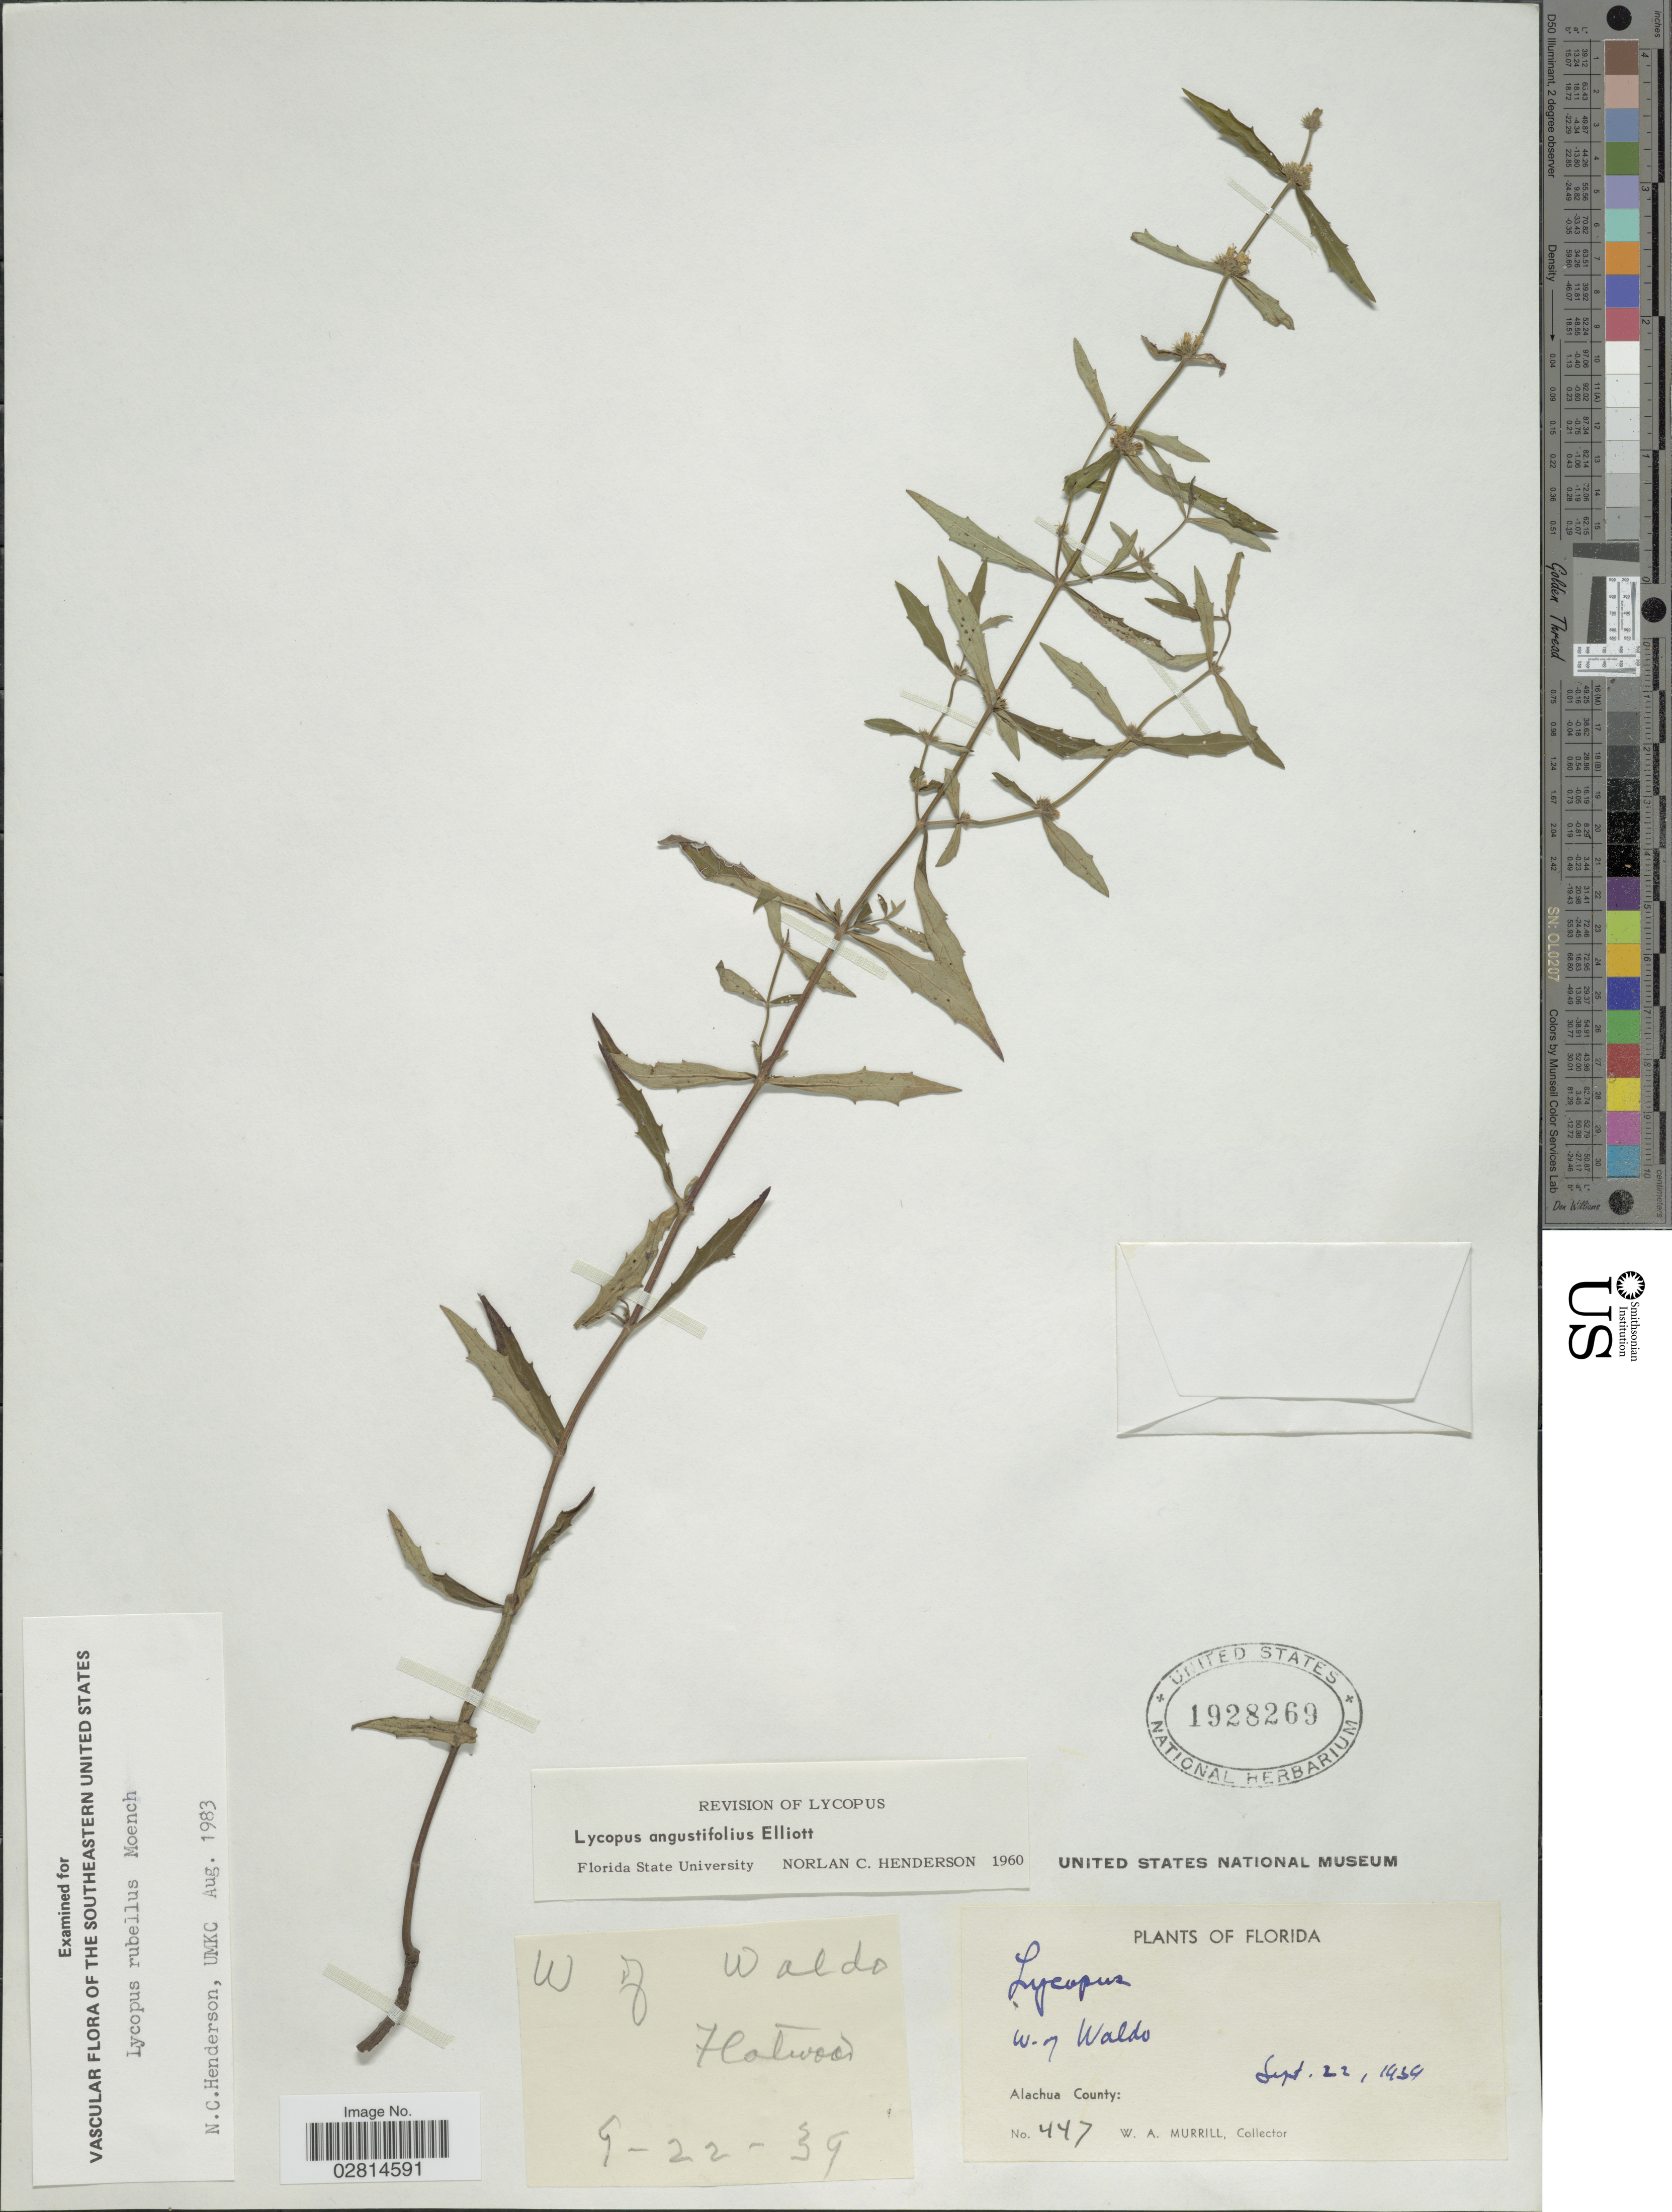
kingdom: Plantae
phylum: Tracheophyta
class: Magnoliopsida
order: Lamiales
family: Lamiaceae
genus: Lycopus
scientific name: Lycopus angustifolius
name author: Elliott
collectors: W. A. Murrill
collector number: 447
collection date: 1939-09-22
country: United States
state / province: Florida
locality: W. of Waldo. Alachua County. Flatwood.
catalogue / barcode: US 1928269